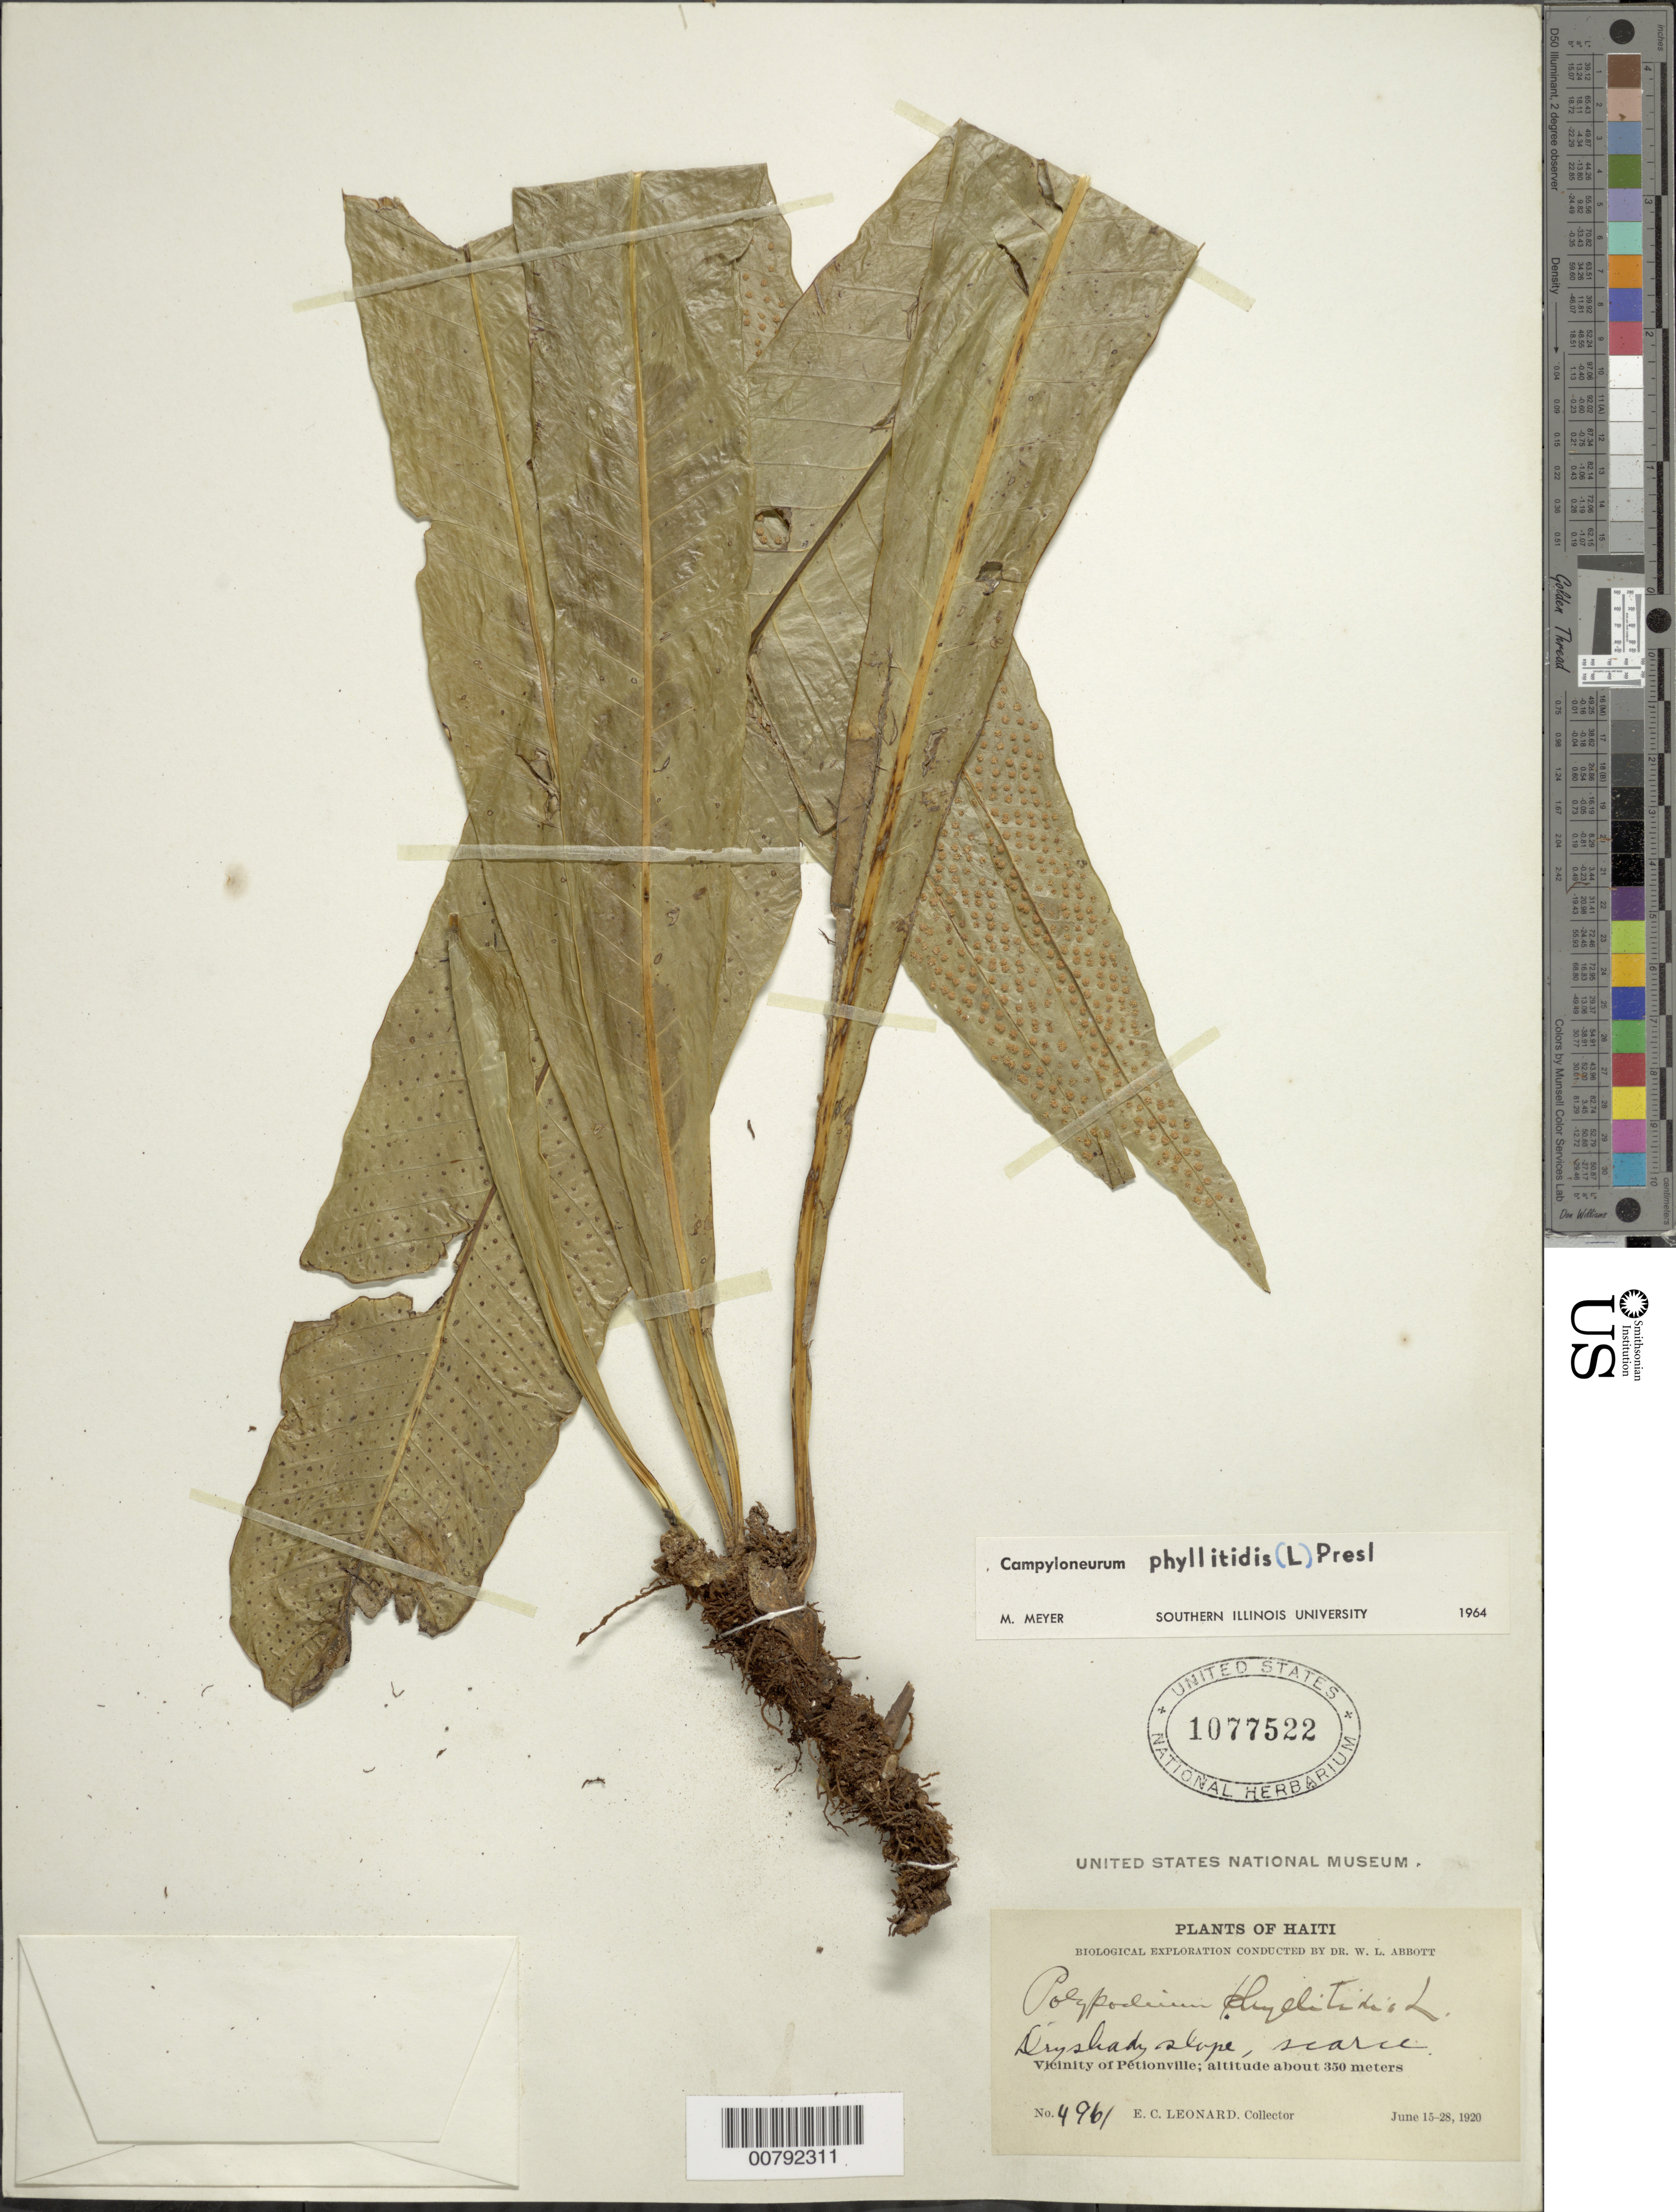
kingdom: Plantae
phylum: Tracheophyta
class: Polypodiopsida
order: Polypodiales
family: Polypodiaceae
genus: Campyloneurum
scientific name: Campyloneurum phyllitidis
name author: (L.) C. Presl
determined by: Meyer, M.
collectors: E. C. Leonard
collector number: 4961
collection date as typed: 15 Jun 1920 28 Jun 1920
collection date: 1920-06-15/1920-06-28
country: Haiti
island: Hispaniola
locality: Pétionville vicinity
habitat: Dry shady slope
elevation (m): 350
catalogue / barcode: US 1077522